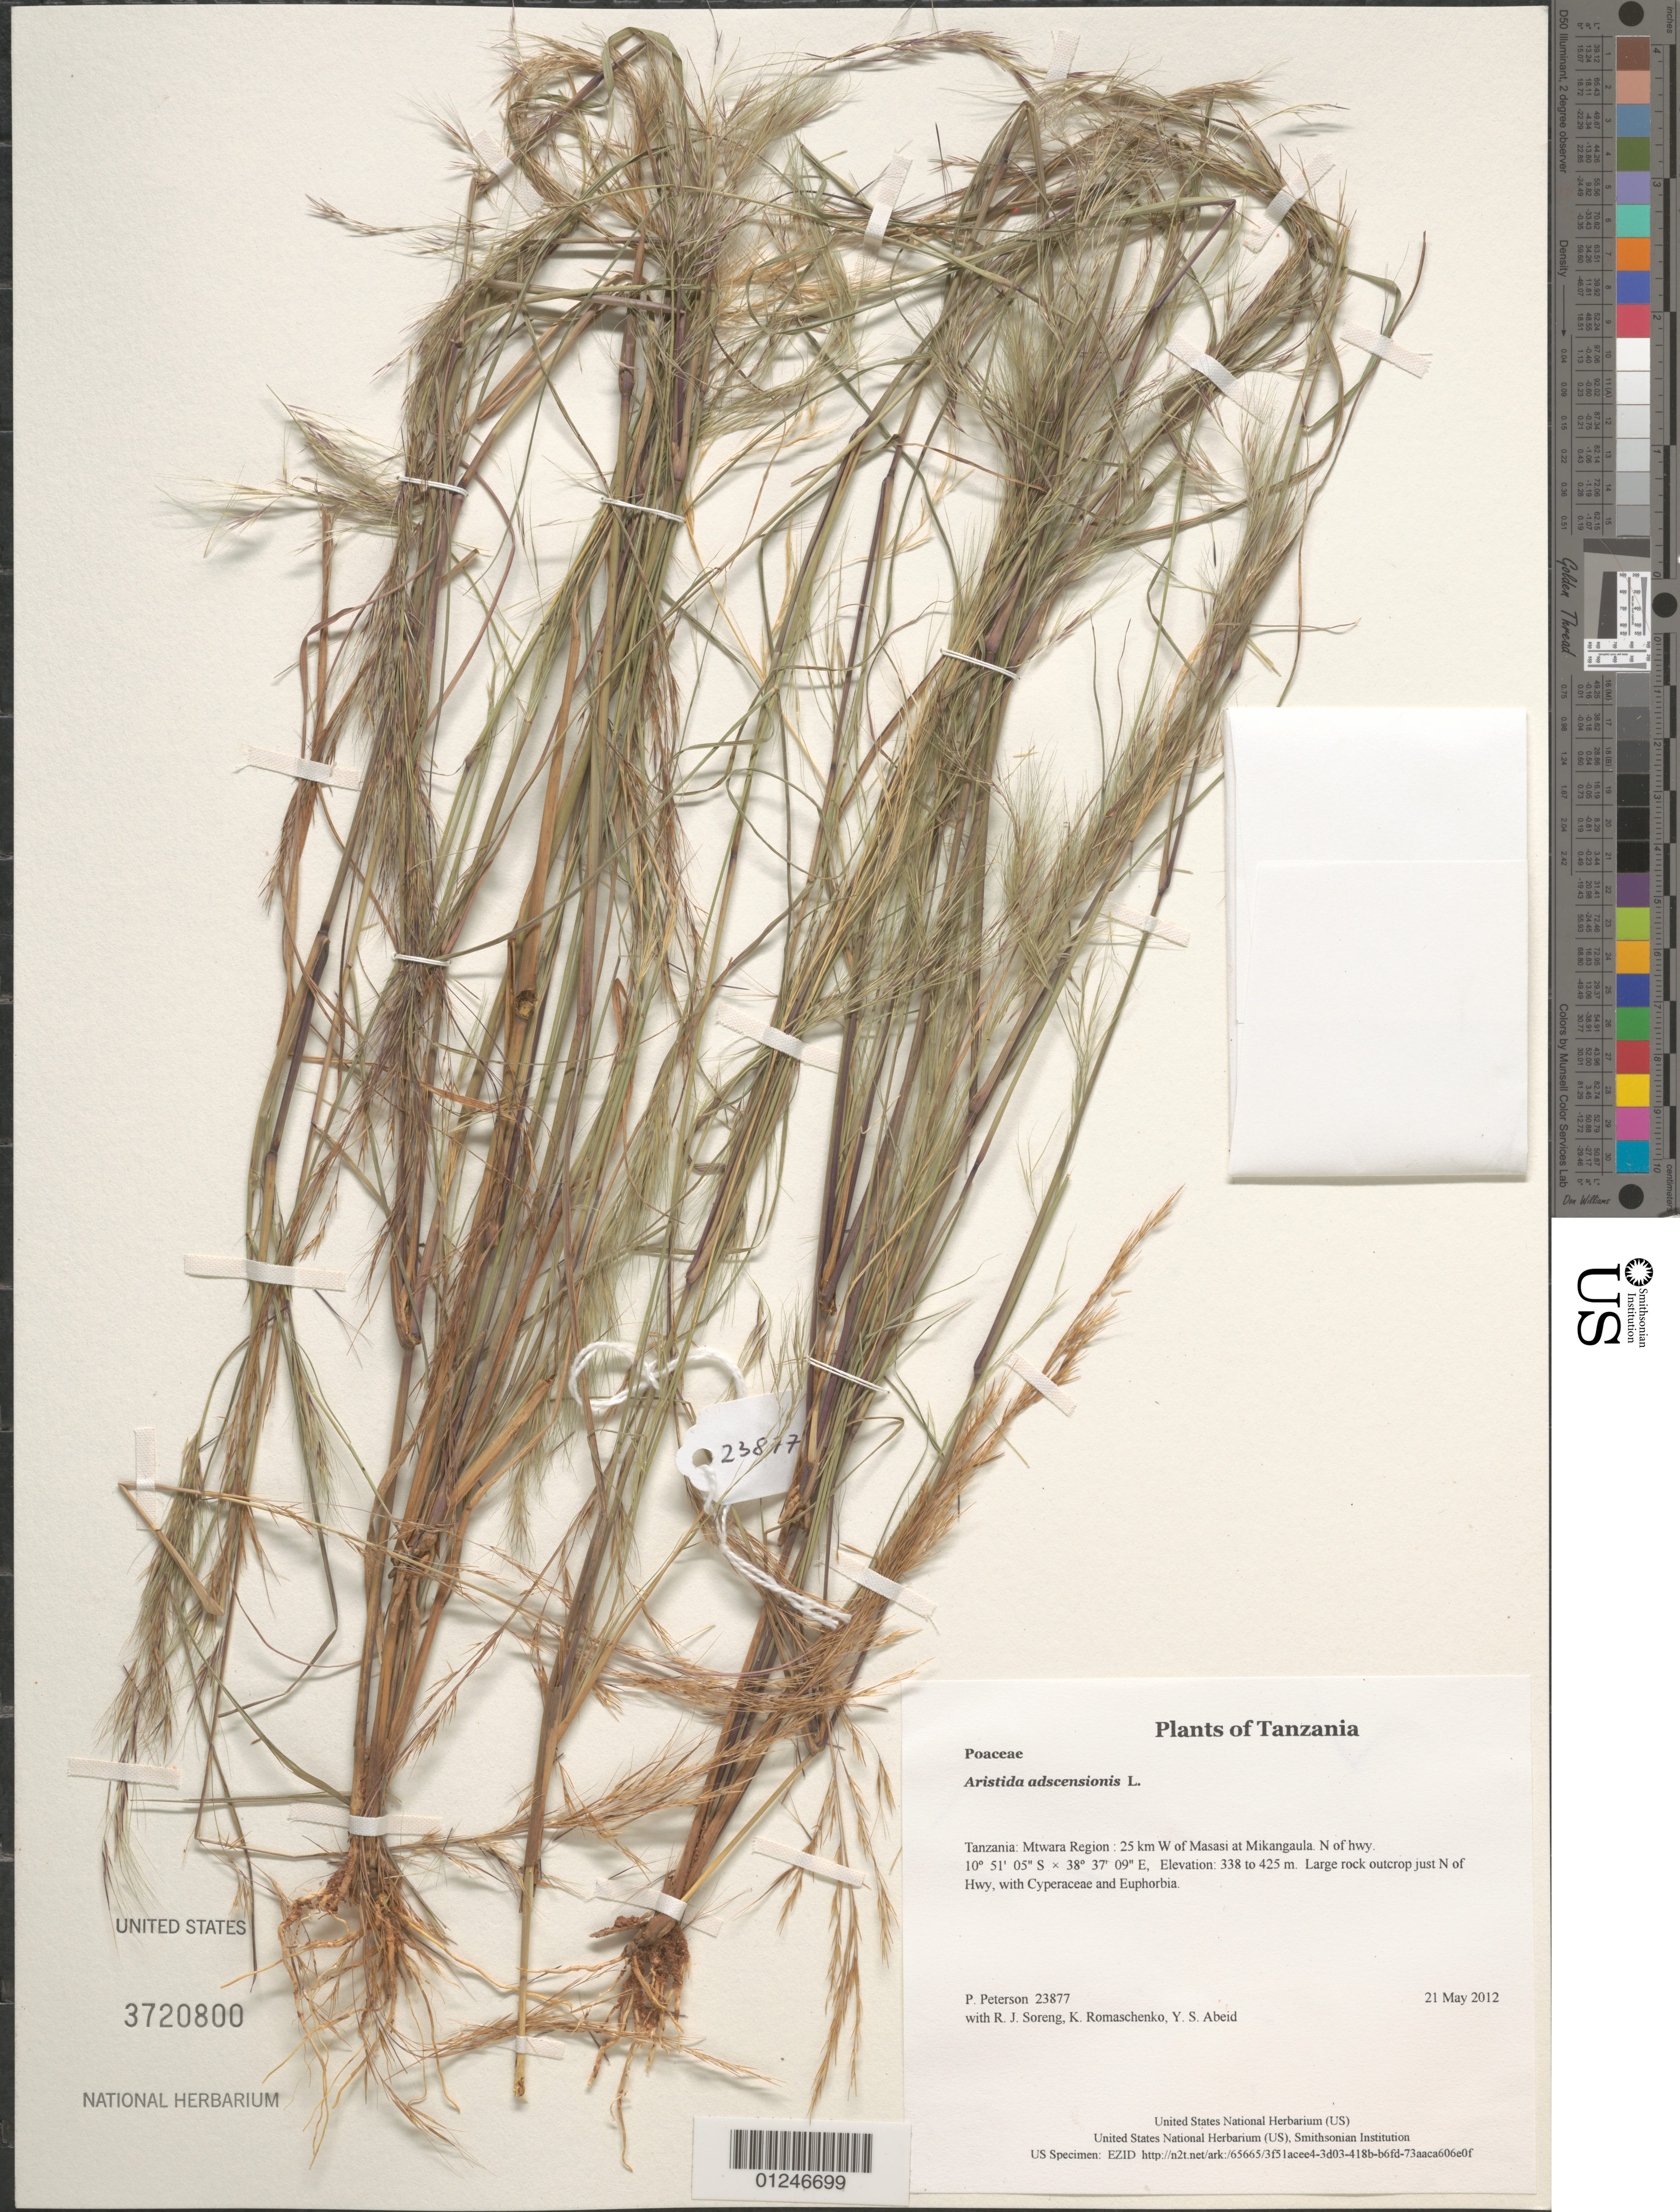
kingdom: Plantae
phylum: Tracheophyta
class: Liliopsida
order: Poales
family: Poaceae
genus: Aristida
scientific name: Aristida adscensionis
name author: L.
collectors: P. M. Peterson, R. J. Soreng, K. Romaschenko & Y. Abeid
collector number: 23877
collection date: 2012-05-21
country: Tanzania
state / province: Mtwara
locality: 25 km W of Masasi at Mikangaula. N of hwy.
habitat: Large rock outcrop just N of Hwy, with Cyperaceae and Euphorbia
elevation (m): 338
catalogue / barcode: US 3720800